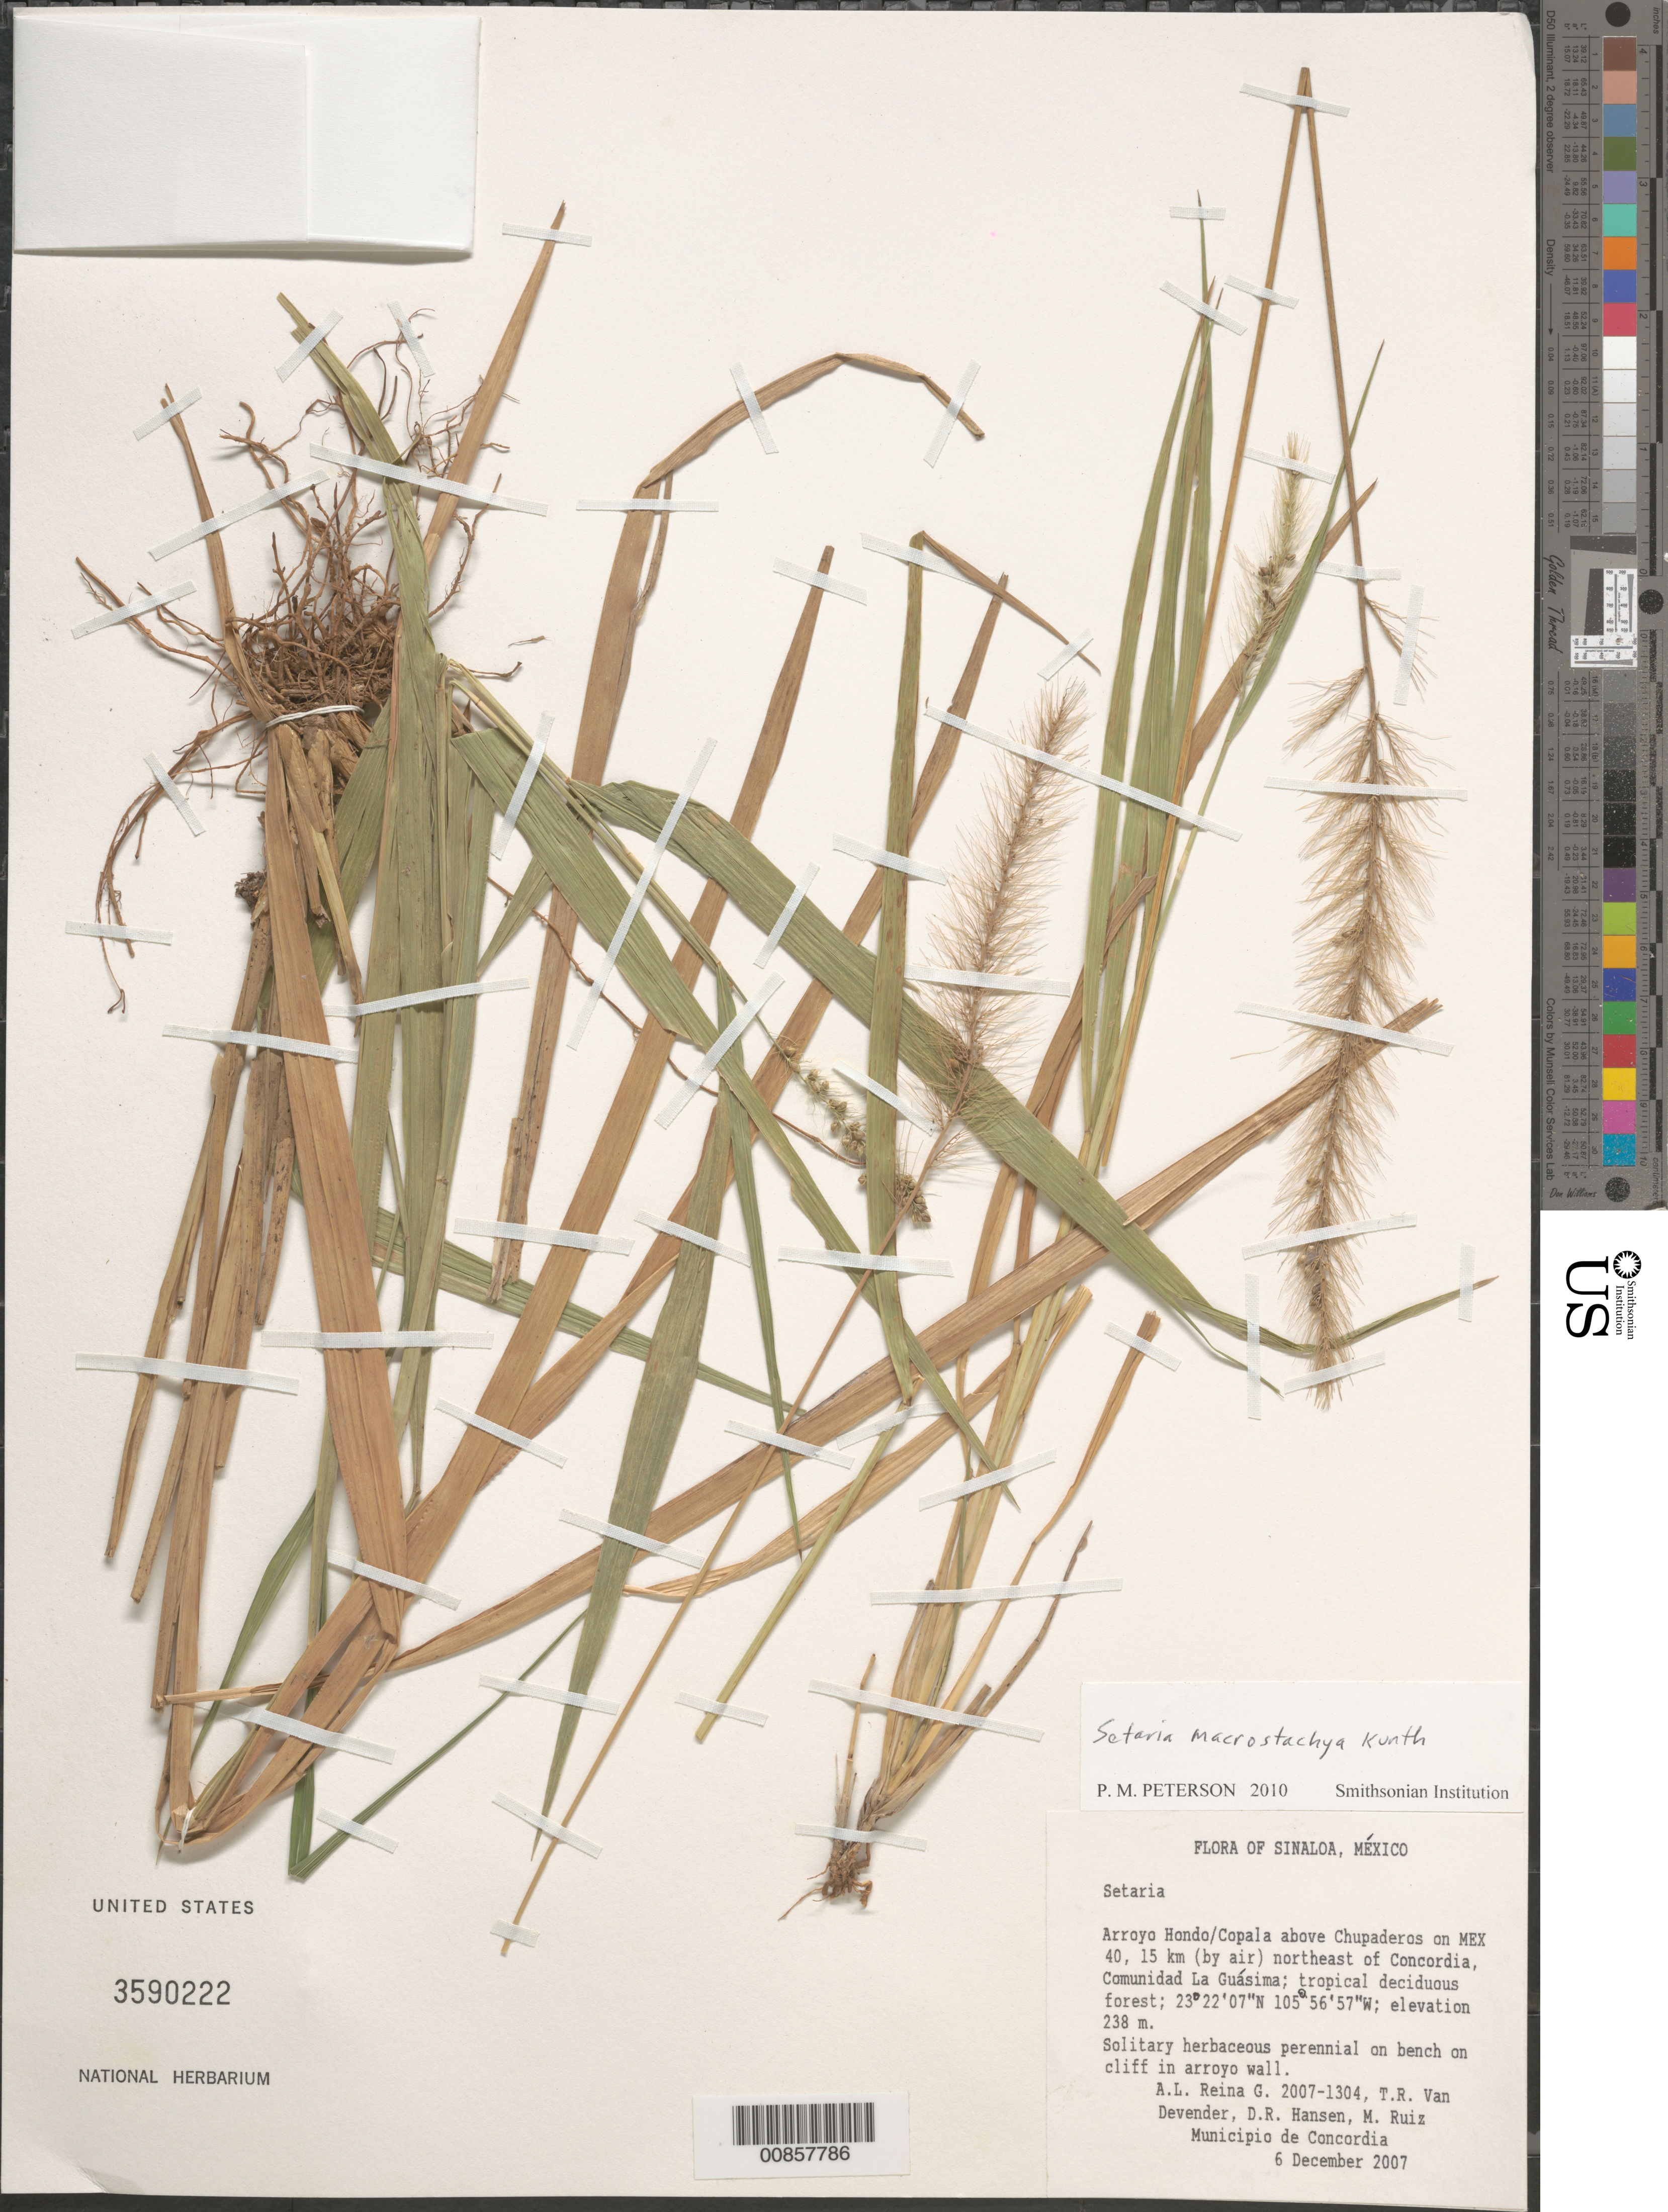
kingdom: Plantae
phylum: Tracheophyta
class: Liliopsida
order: Poales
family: Poaceae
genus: Setaria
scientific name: Setaria macrostachya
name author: Kunth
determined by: Peterson, Paul M., (BOT), Smithsonian Institution - National Museum of Natural History (UNITED STATES)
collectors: A. L. Reina G., T. R. Van Devender, D. R. Hansen & M. Ruiz G.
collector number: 2007-1304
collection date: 2007-12-06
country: Mexico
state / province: Sinaloa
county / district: Concordia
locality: Arroyo Hondo/Copala above Chupaderos on MEX 40, 15 km (by air) NE of Concordia, Communidad a Guásima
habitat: Tropical deciduos forest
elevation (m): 238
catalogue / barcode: US 3590222